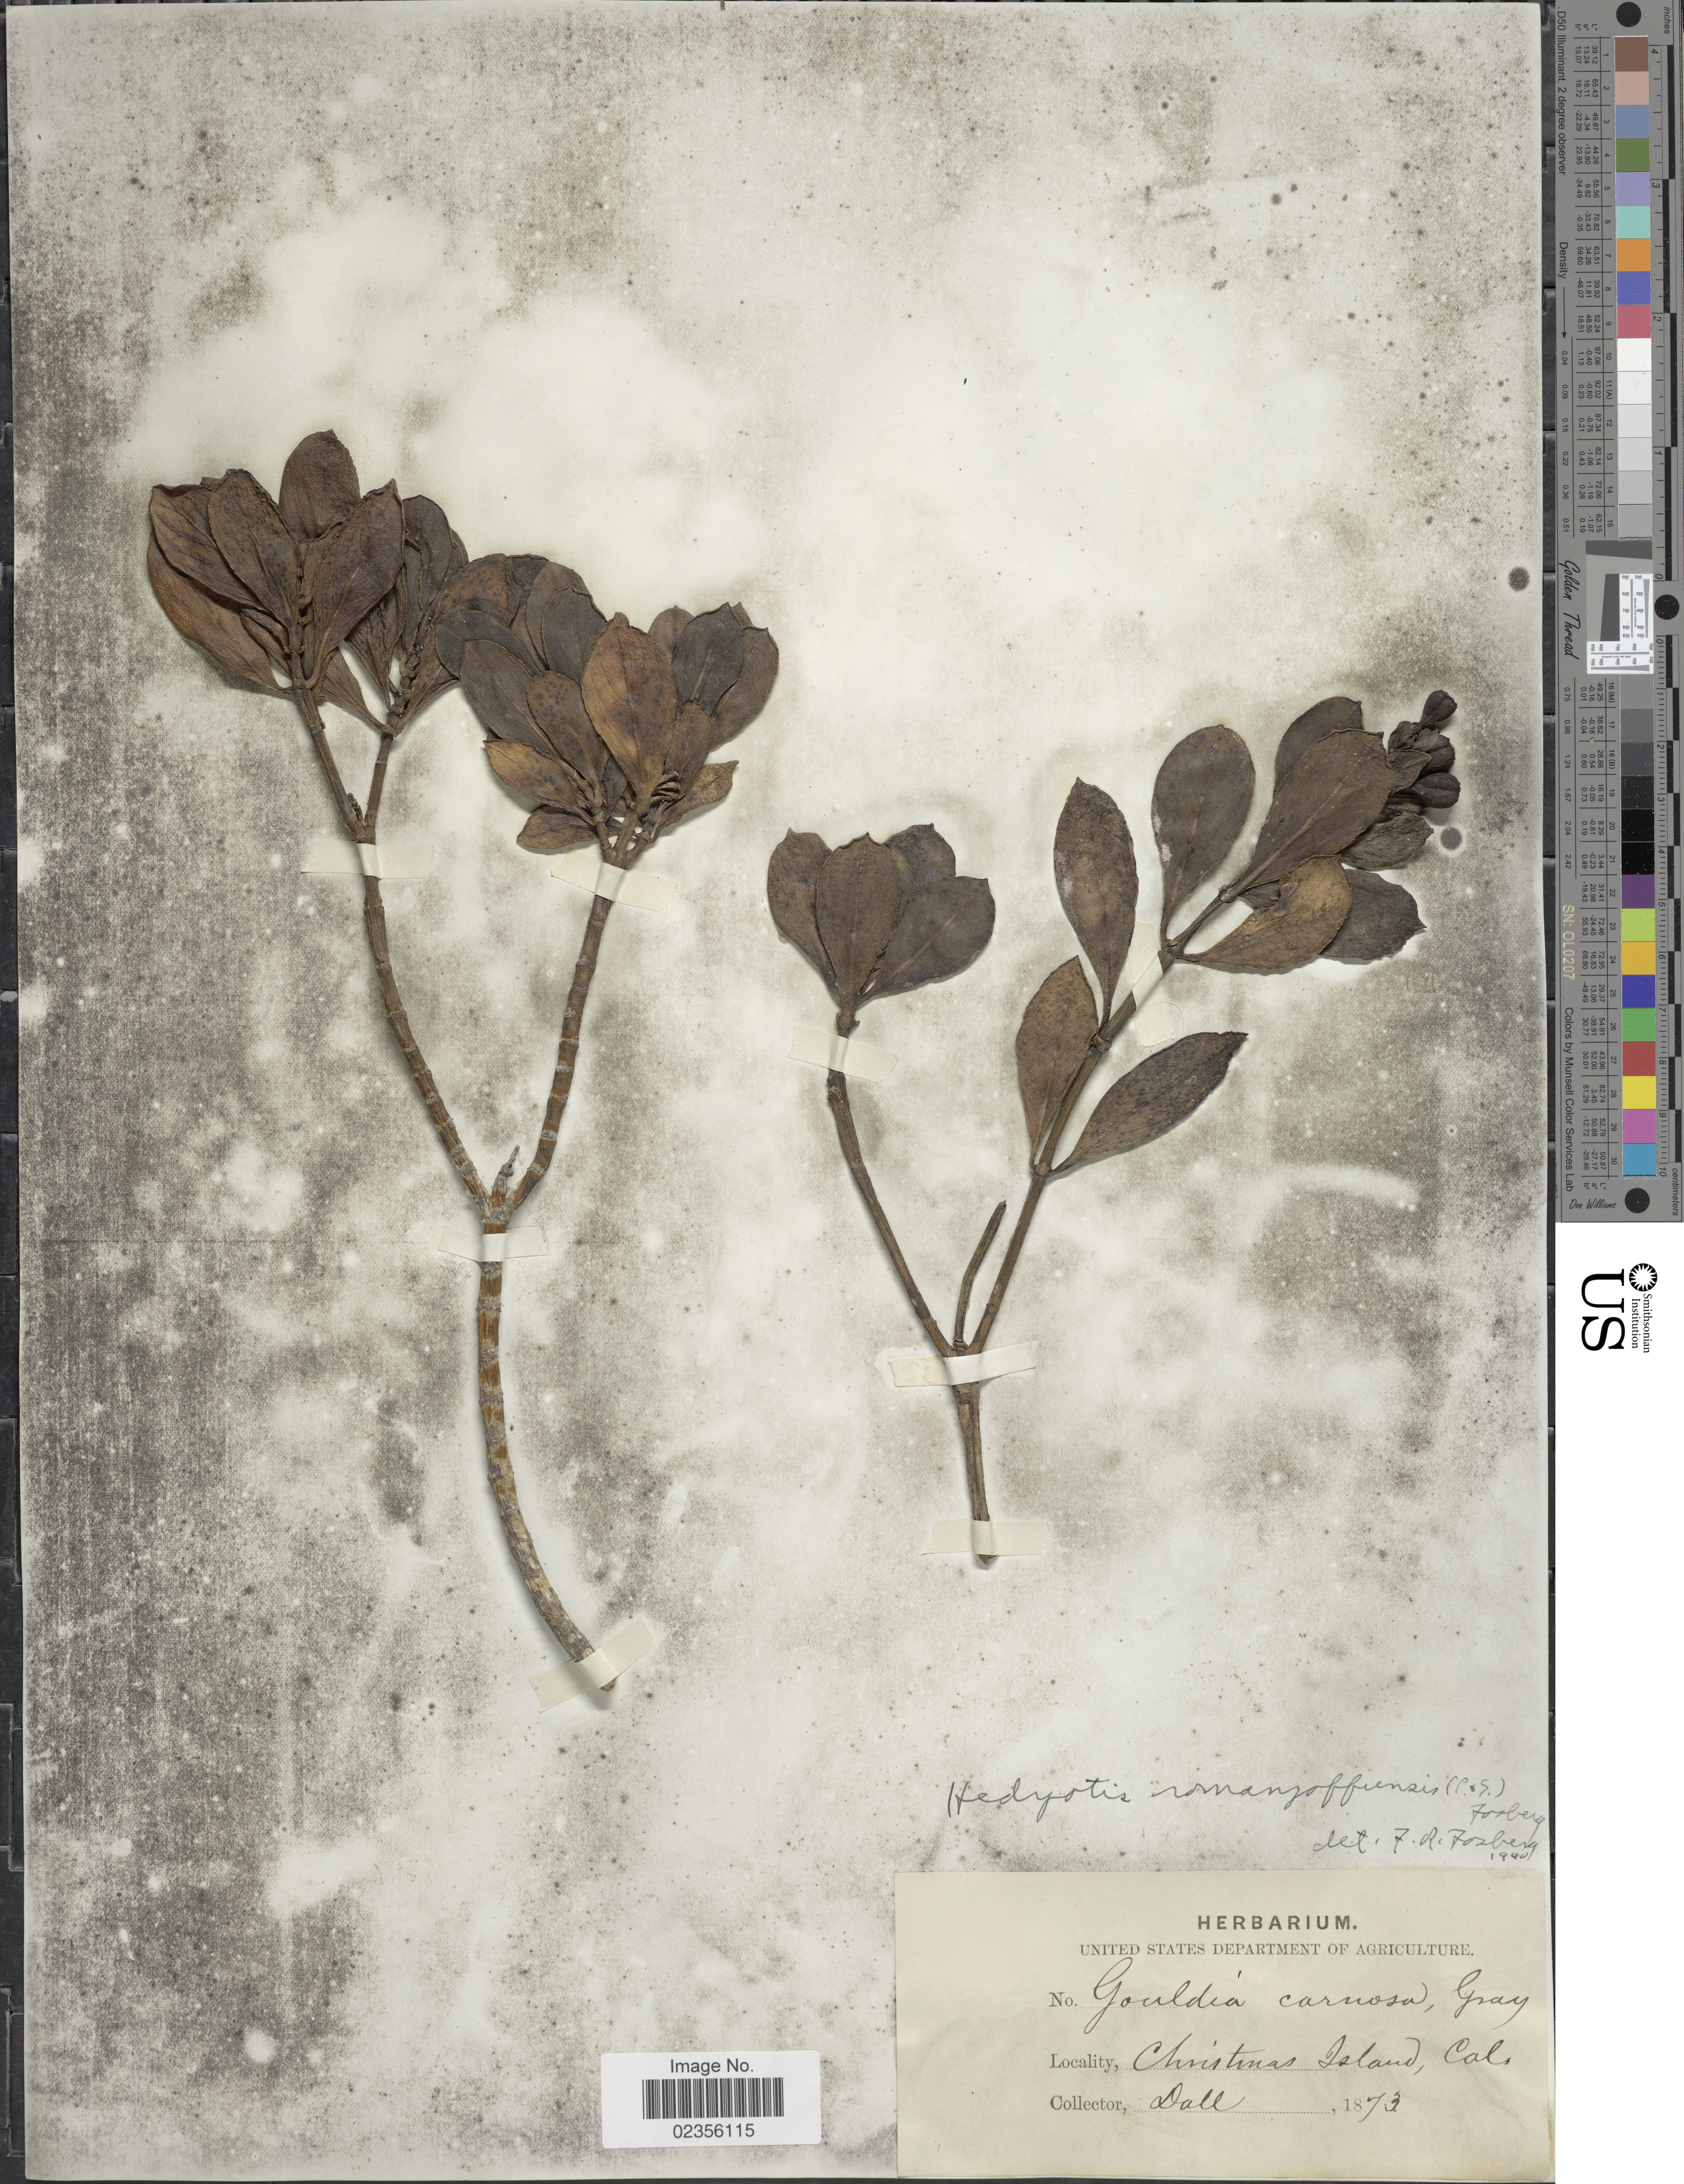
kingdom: Plantae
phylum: Tracheophyta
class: Magnoliopsida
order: Gentianales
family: Rubiaceae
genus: Kadua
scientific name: Kadua romanzoffiensis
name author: Cham. & Schltdl.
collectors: -. Dall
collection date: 1873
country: Mexico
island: Christmas Island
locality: Christmas Island, Cal. [Isla Navidad, Mexico?]